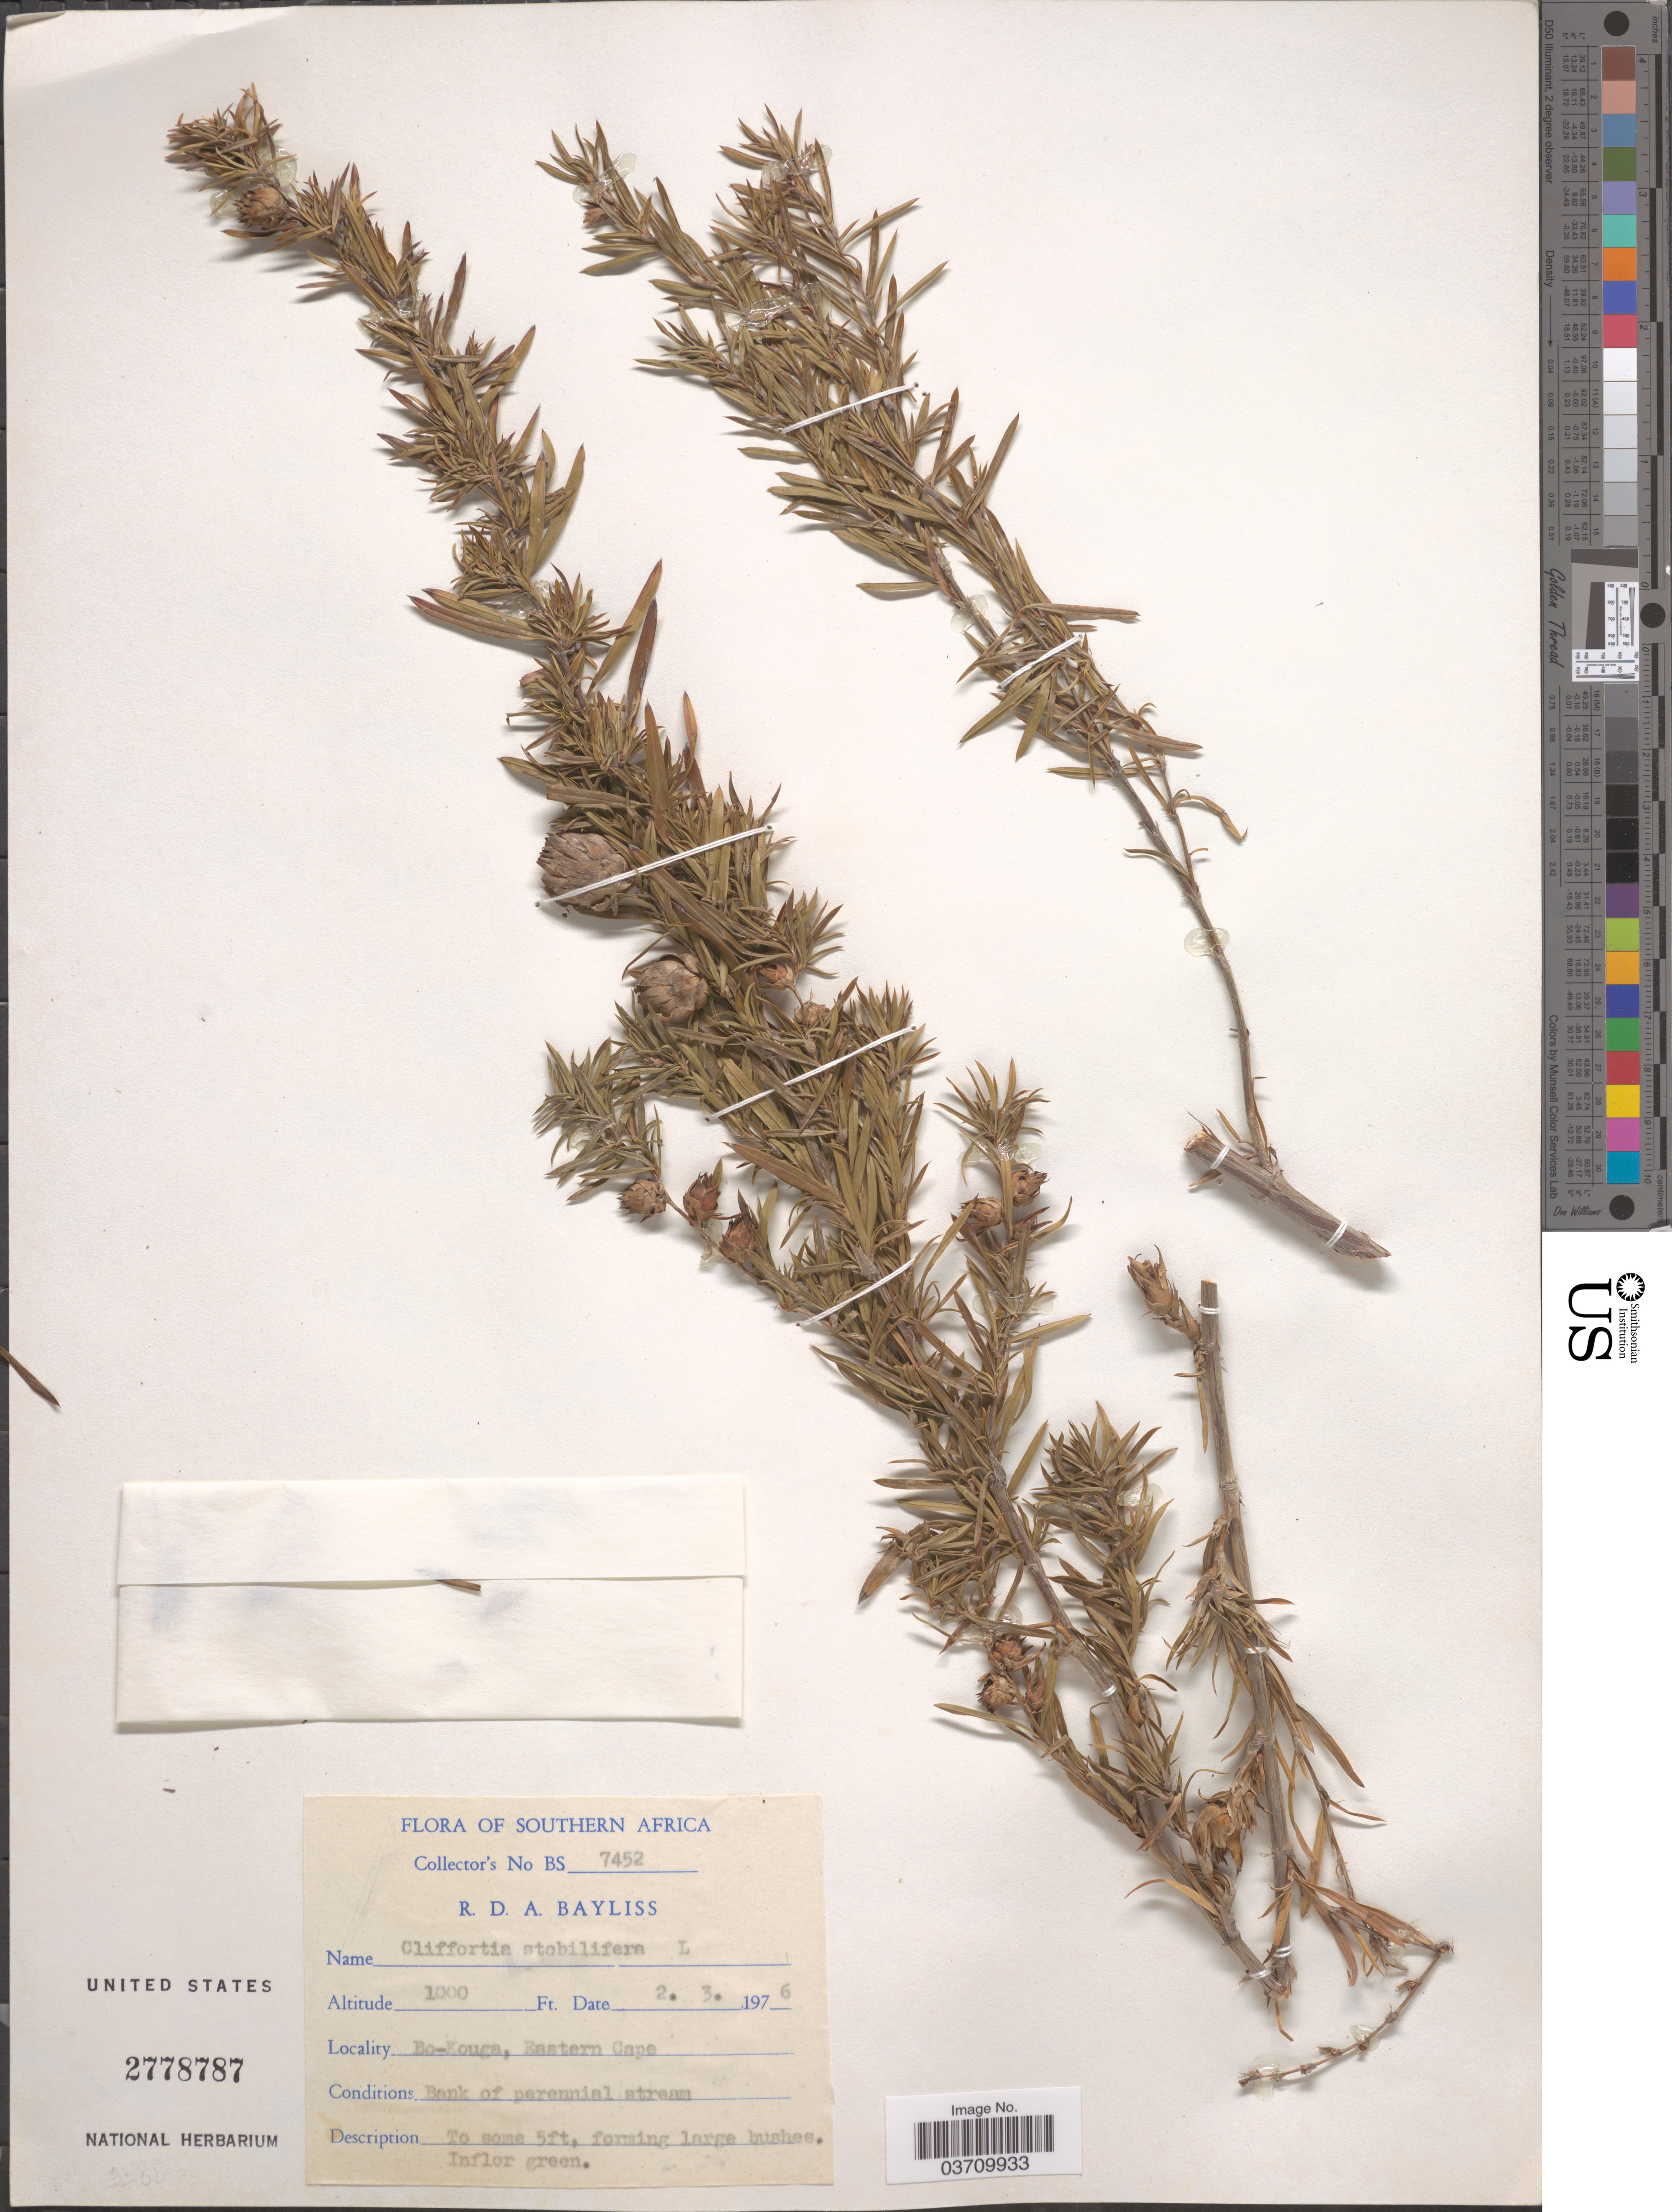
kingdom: Plantae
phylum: Tracheophyta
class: Magnoliopsida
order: Rosales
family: Rosaceae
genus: Cliffortia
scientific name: Cliffortia strobilifera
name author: Murr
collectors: R. Bayliss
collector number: BS7452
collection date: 1976-03-02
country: South Africa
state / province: Eastern Cape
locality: Southern Africa. Bo-Kouga, Eastern Cape.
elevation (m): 305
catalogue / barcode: US 2778787